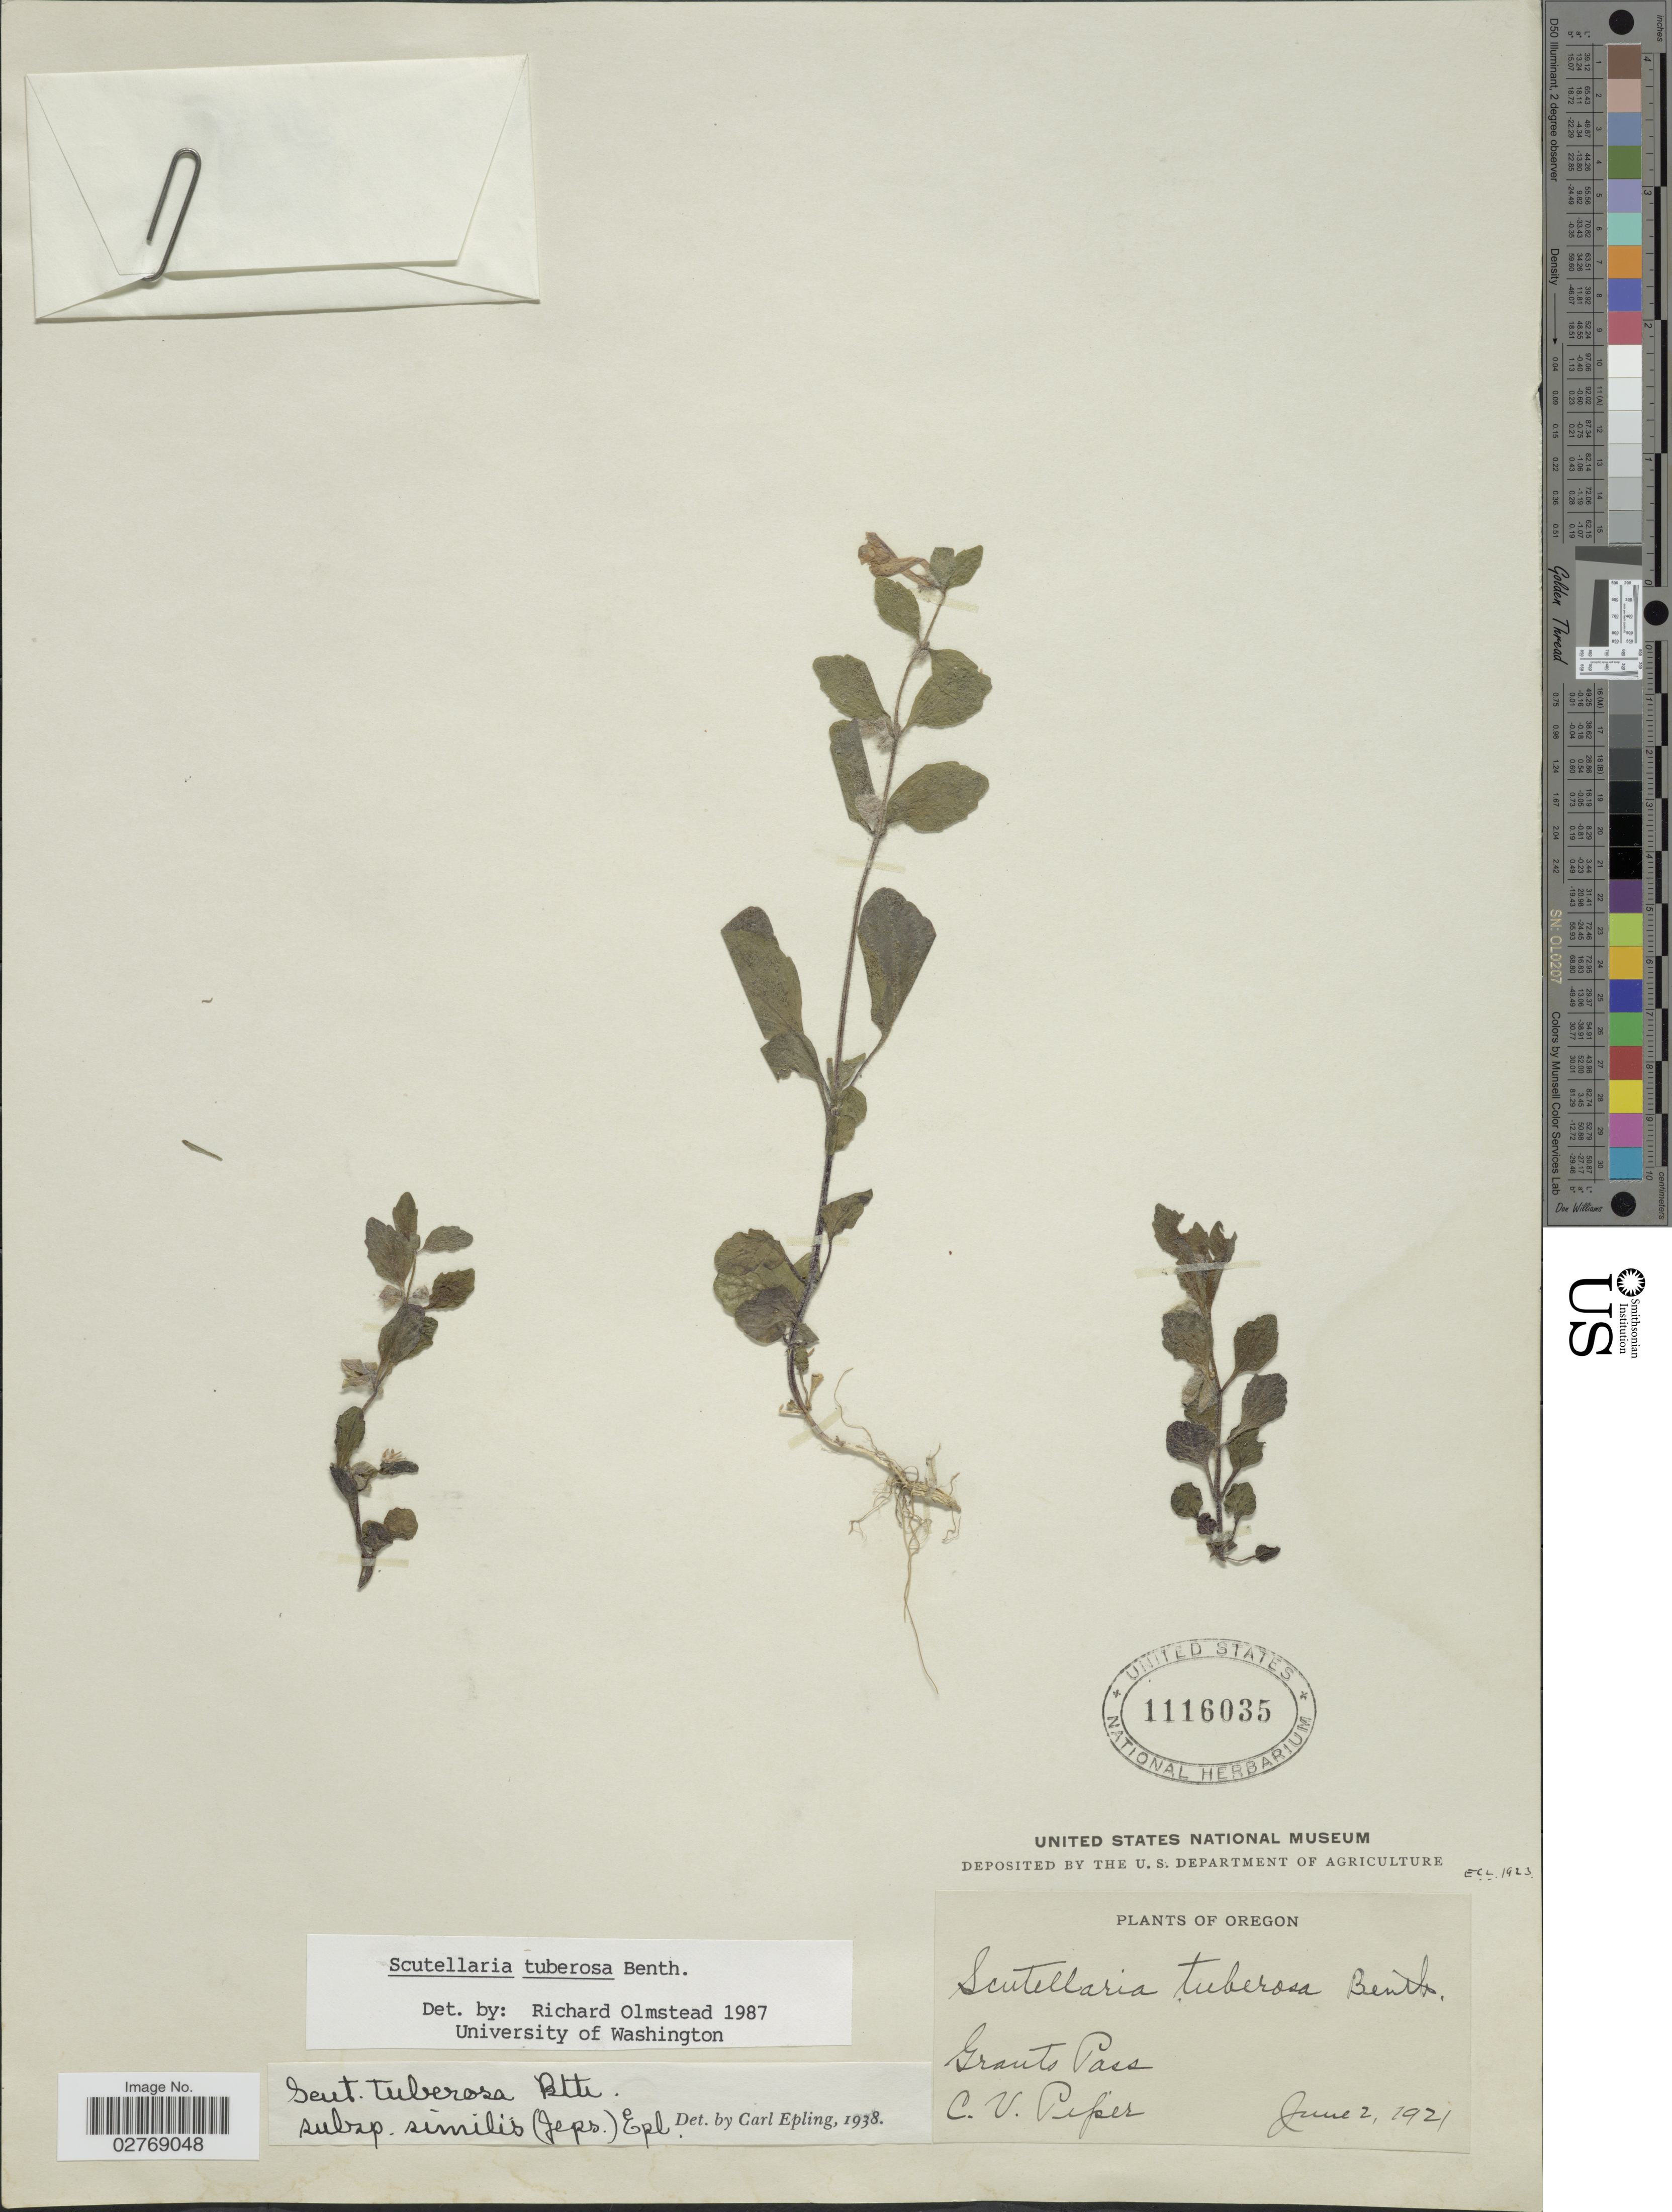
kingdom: Plantae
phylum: Tracheophyta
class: Magnoliopsida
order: Lamiales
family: Lamiaceae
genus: Scutellaria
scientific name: Scutellaria tuberosa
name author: Benth.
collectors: C. V. Piper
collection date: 1921-06-02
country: United States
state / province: Oregon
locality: Grant's Pass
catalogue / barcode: US 1116035